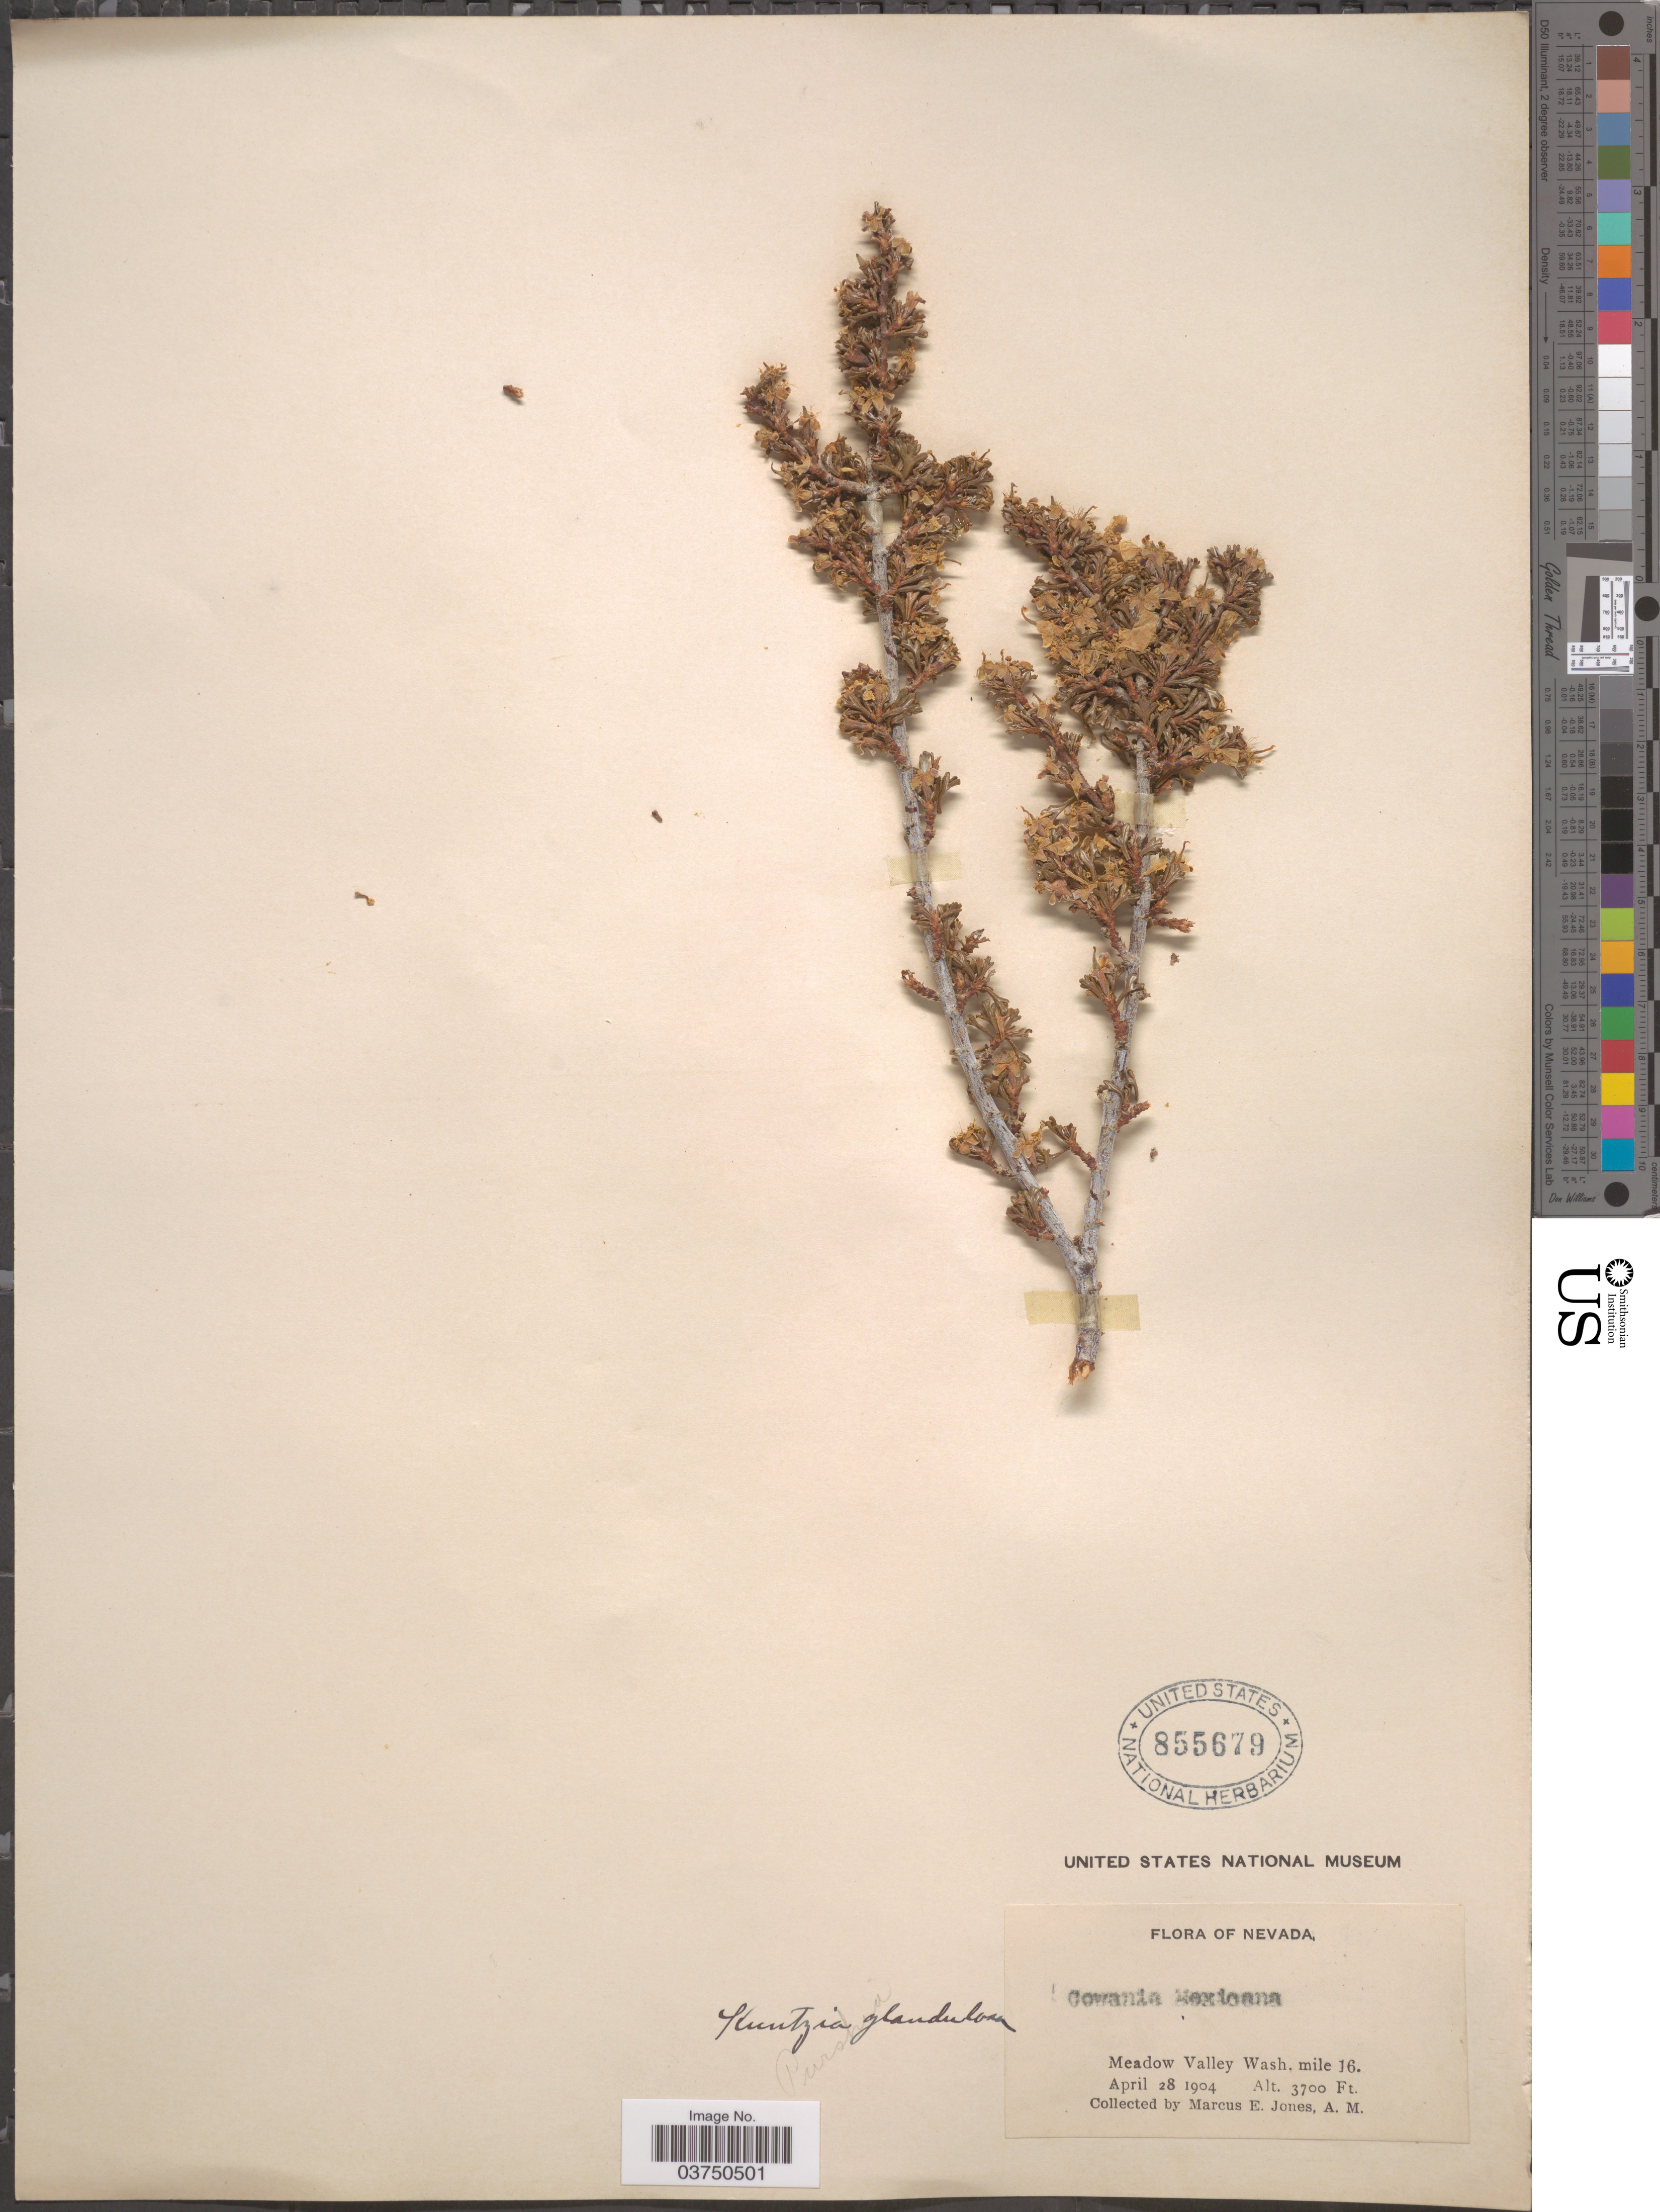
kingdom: Plantae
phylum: Tracheophyta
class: Magnoliopsida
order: Rosales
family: Rosaceae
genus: Purshia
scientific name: Purshia glandulosa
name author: Curran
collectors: M. E. Jones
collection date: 1904-04-28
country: United States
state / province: Nevada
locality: Meadow Valley Wash. mile 16.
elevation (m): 1128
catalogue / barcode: US 855679